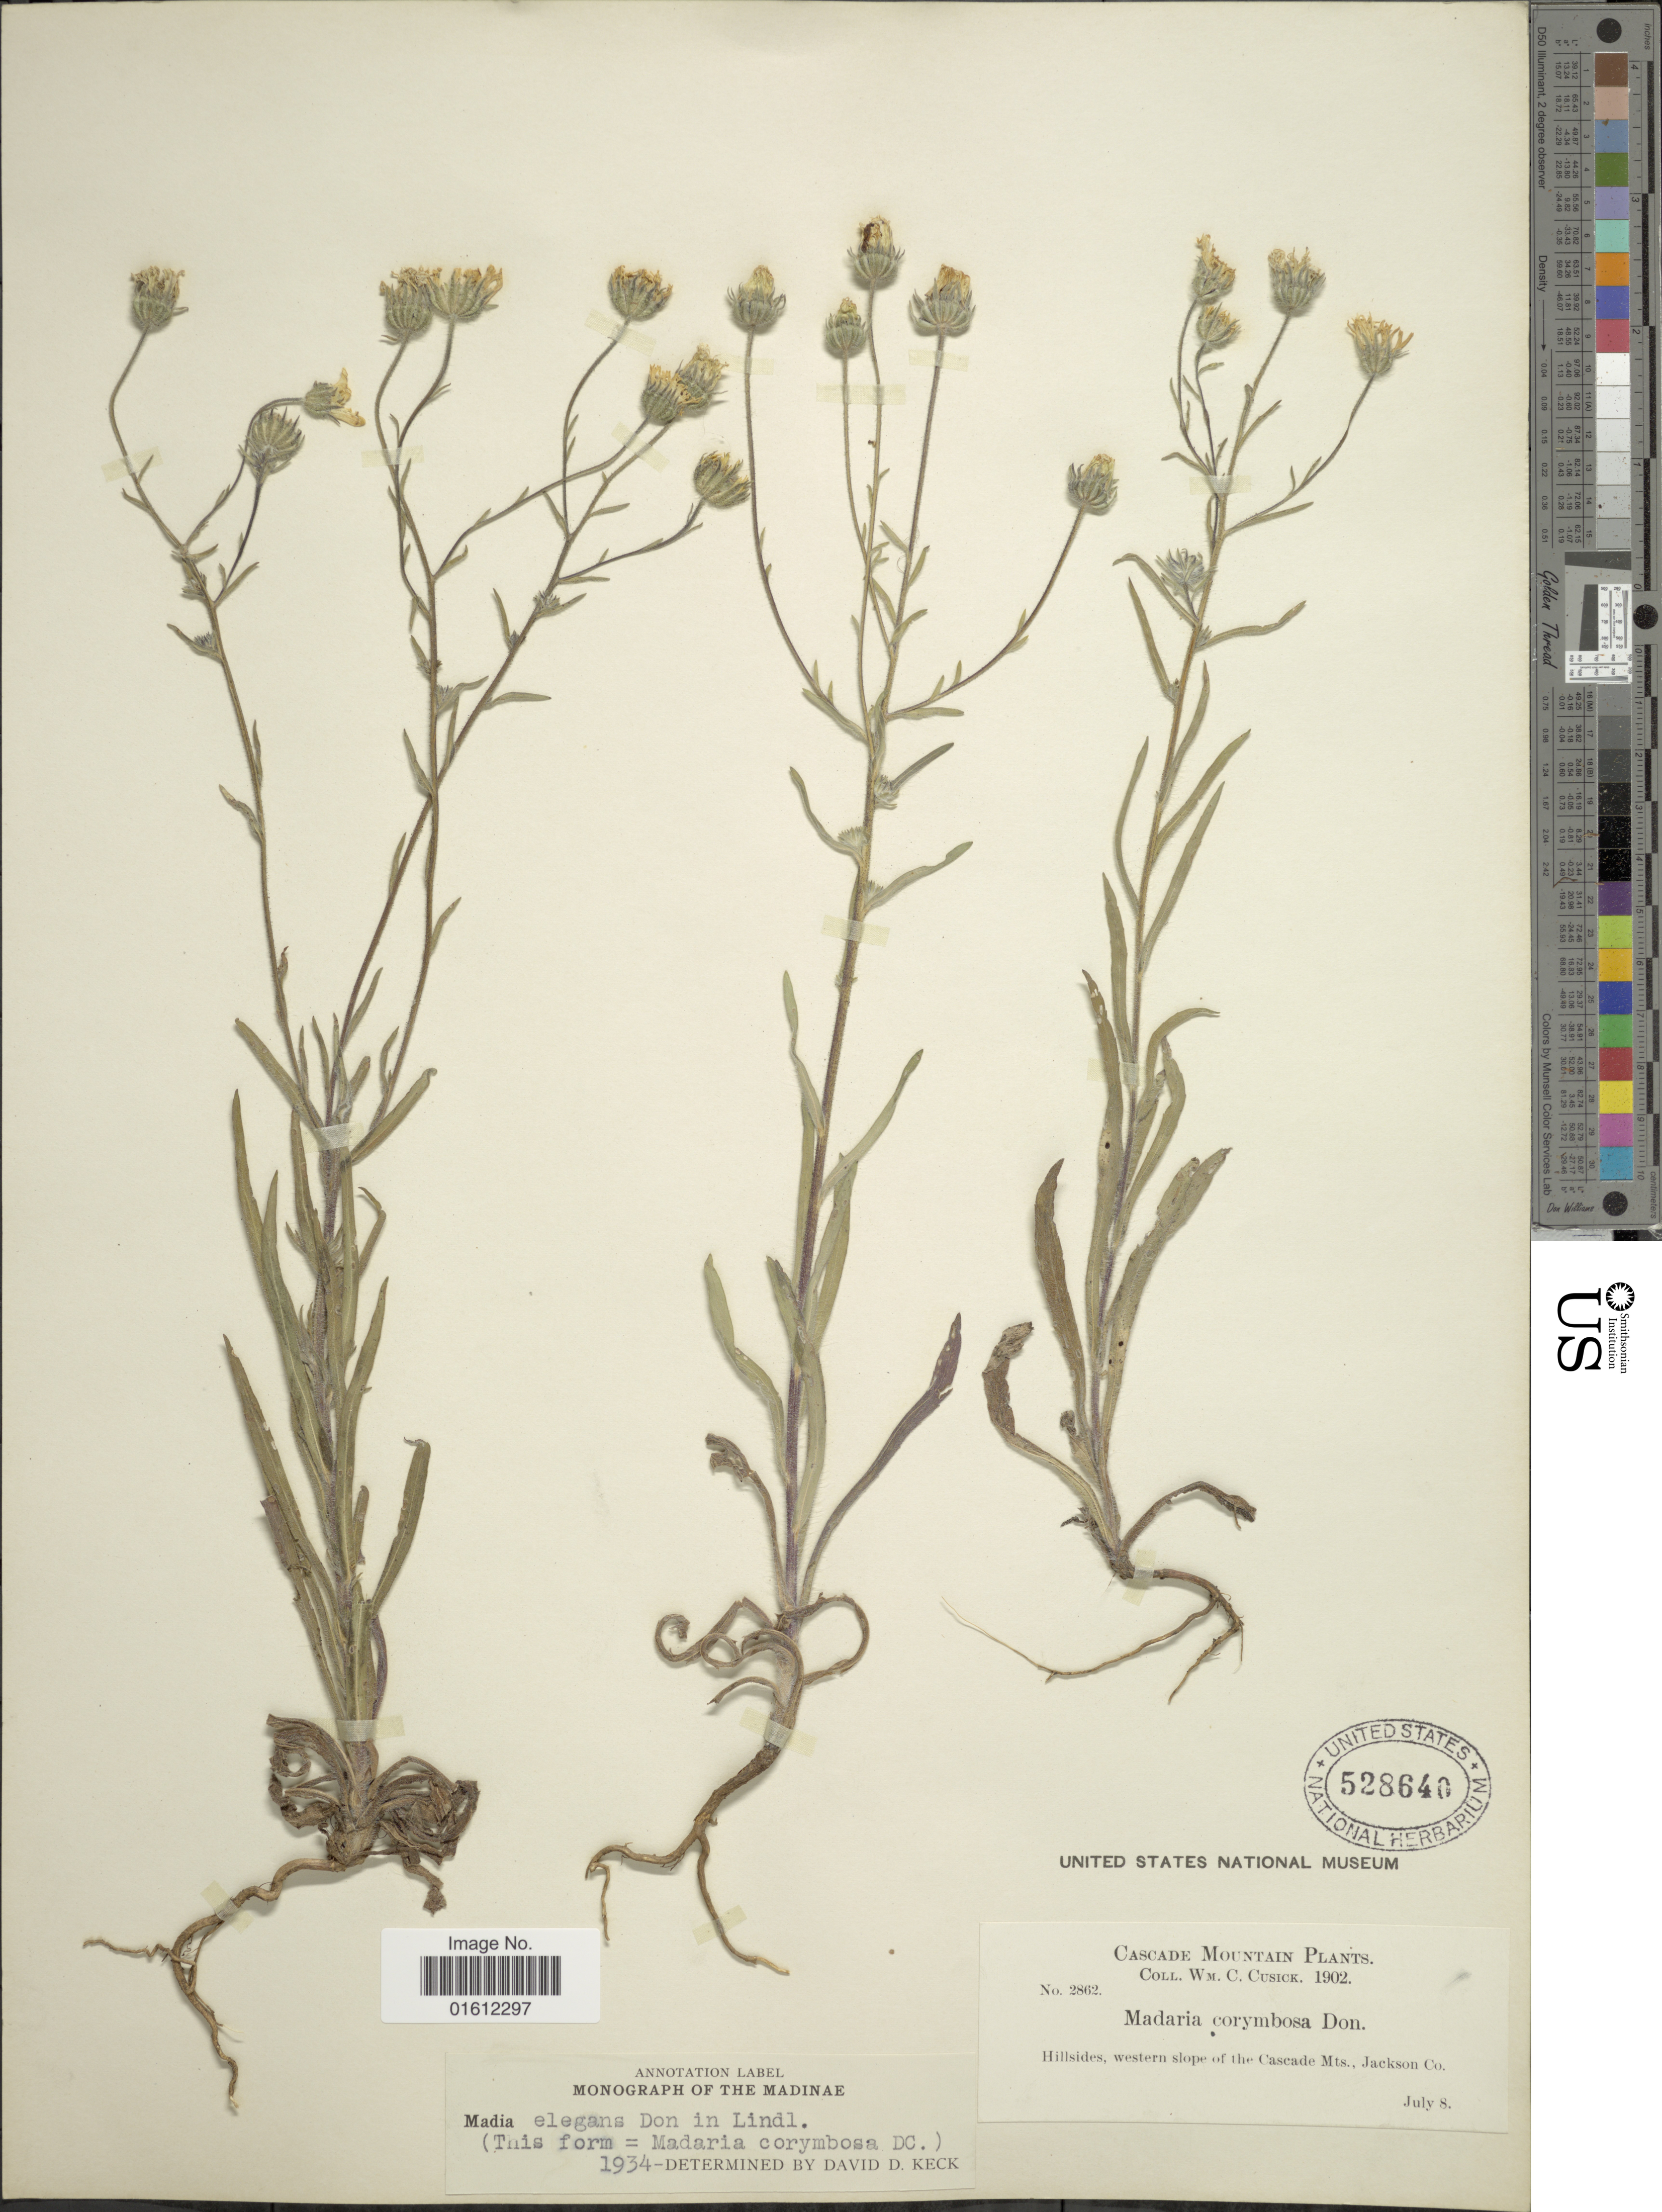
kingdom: Plantae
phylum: Tracheophyta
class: Magnoliopsida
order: Asterales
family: Asteraceae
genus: Madia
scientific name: Madia elegans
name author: D. Don ex Lindl.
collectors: W. C. Cusick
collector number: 2862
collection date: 1902-07-08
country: United States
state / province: Oregon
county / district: Jackson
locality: Cascade Mountain, Hillsides, western slopes of the Cascade Mts., Jackson Co.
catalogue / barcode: US 528640